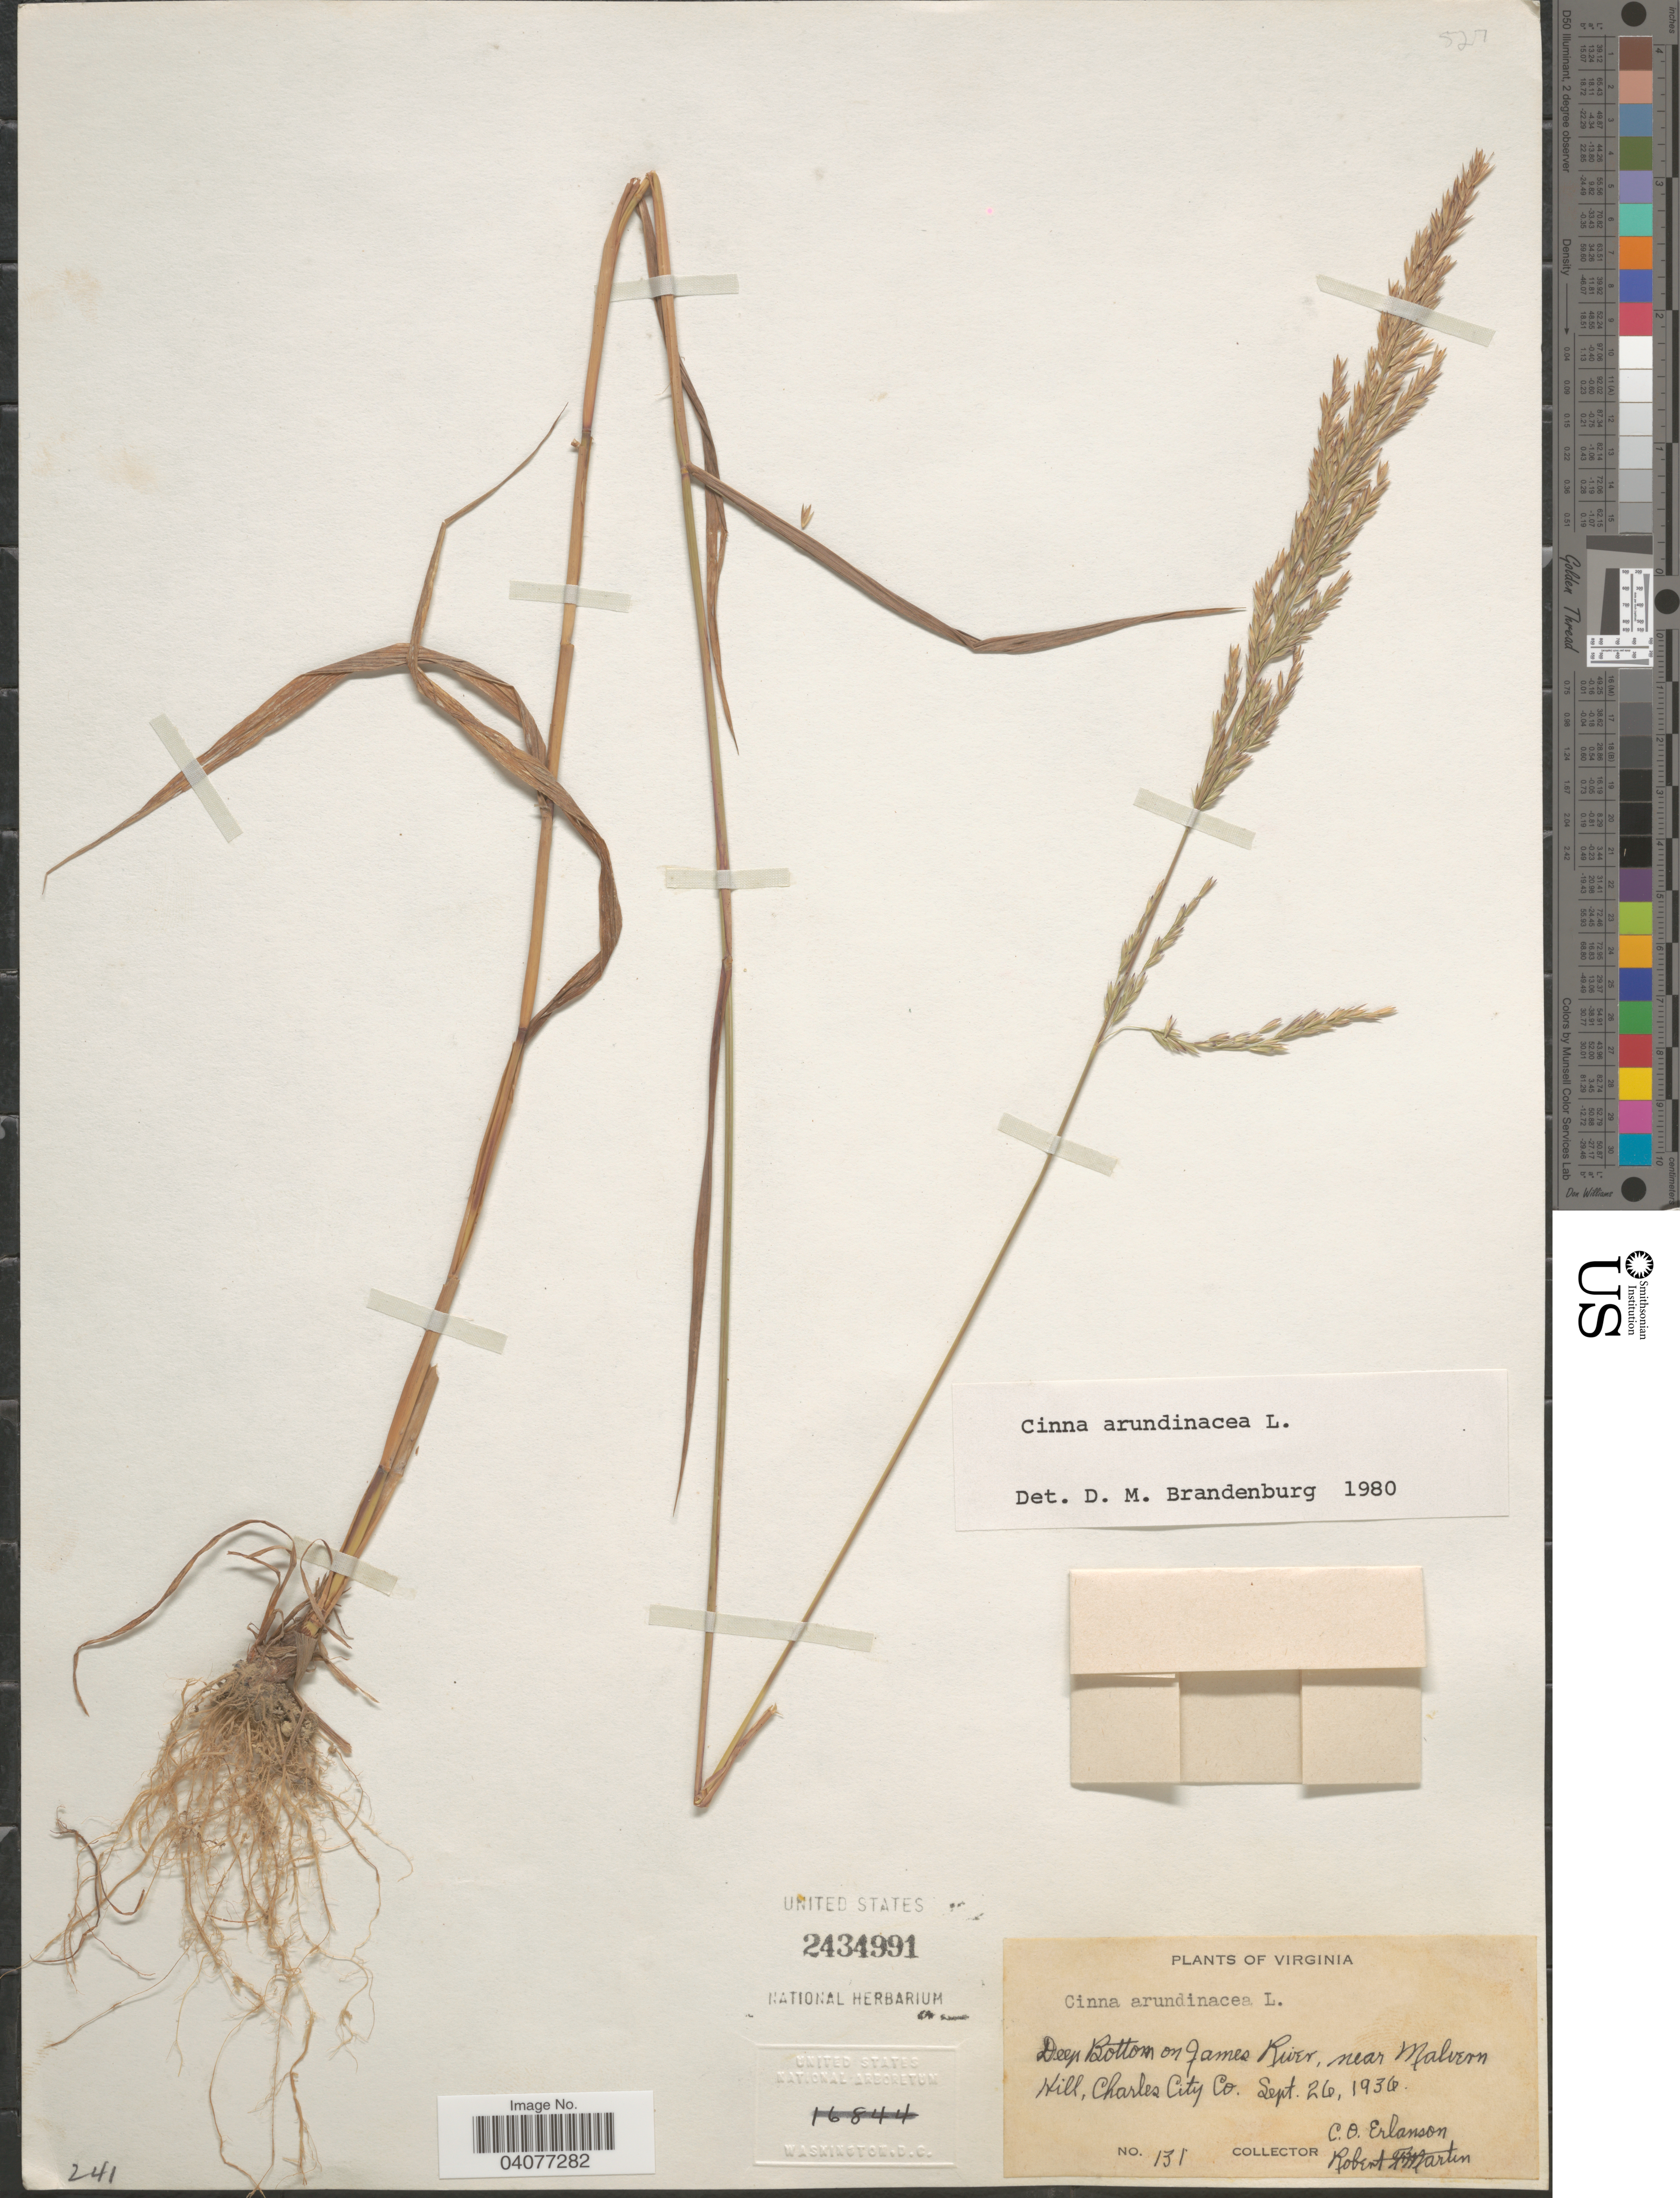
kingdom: Plantae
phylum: Tracheophyta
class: Liliopsida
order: Poales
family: Poaceae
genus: Cinna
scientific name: Cinna arundinacea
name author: L.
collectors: C. O. Erlanson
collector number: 131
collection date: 1936-09-26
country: United States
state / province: Virginia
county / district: Charles City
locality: Deep Bottom on James River, near Malvern Hill, Charles City Co.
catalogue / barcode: US 2434991